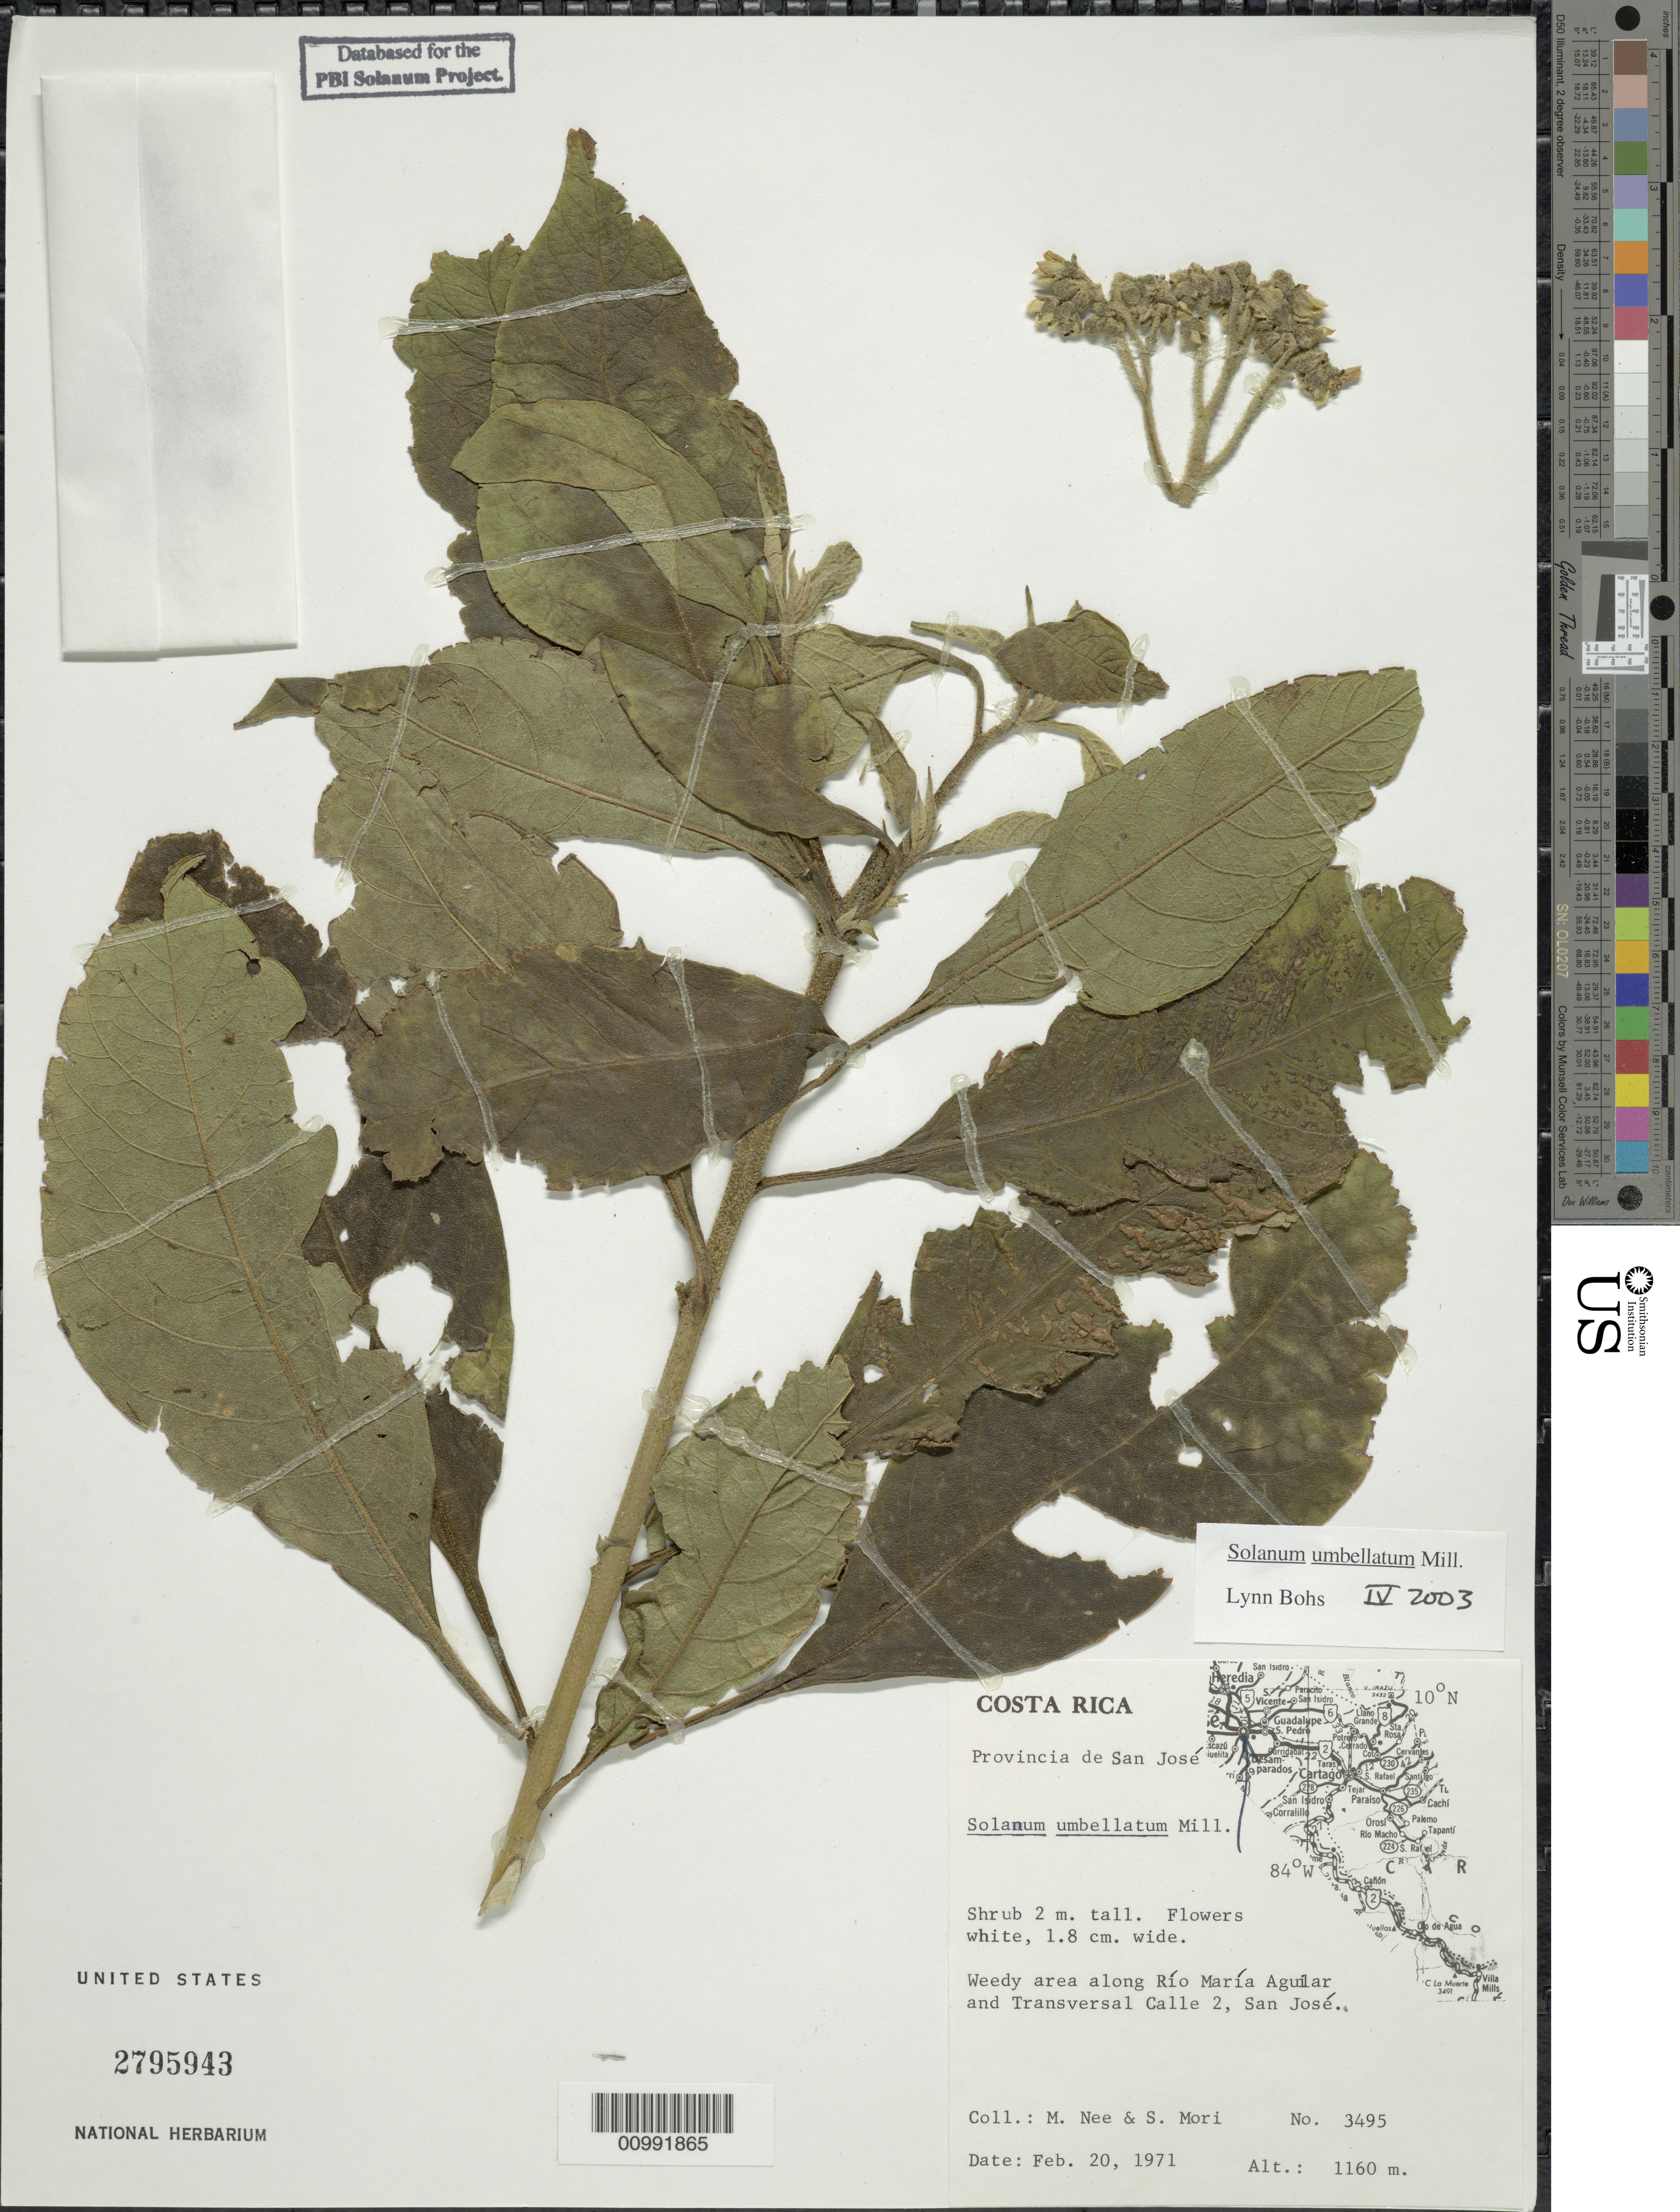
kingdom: Plantae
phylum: Tracheophyta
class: Magnoliopsida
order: Solanales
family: Solanaceae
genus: Solanum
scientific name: Solanum umbellatum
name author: Mill.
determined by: Bohs, L. A.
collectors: M. Nee & S. Mori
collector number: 3495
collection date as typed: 20 Feb 1971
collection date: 1971-02-20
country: Costa Rica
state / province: San José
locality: Weedy area along Río María Aguilar and Transversal Calle 2, San José.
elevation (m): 1160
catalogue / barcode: US 2795943